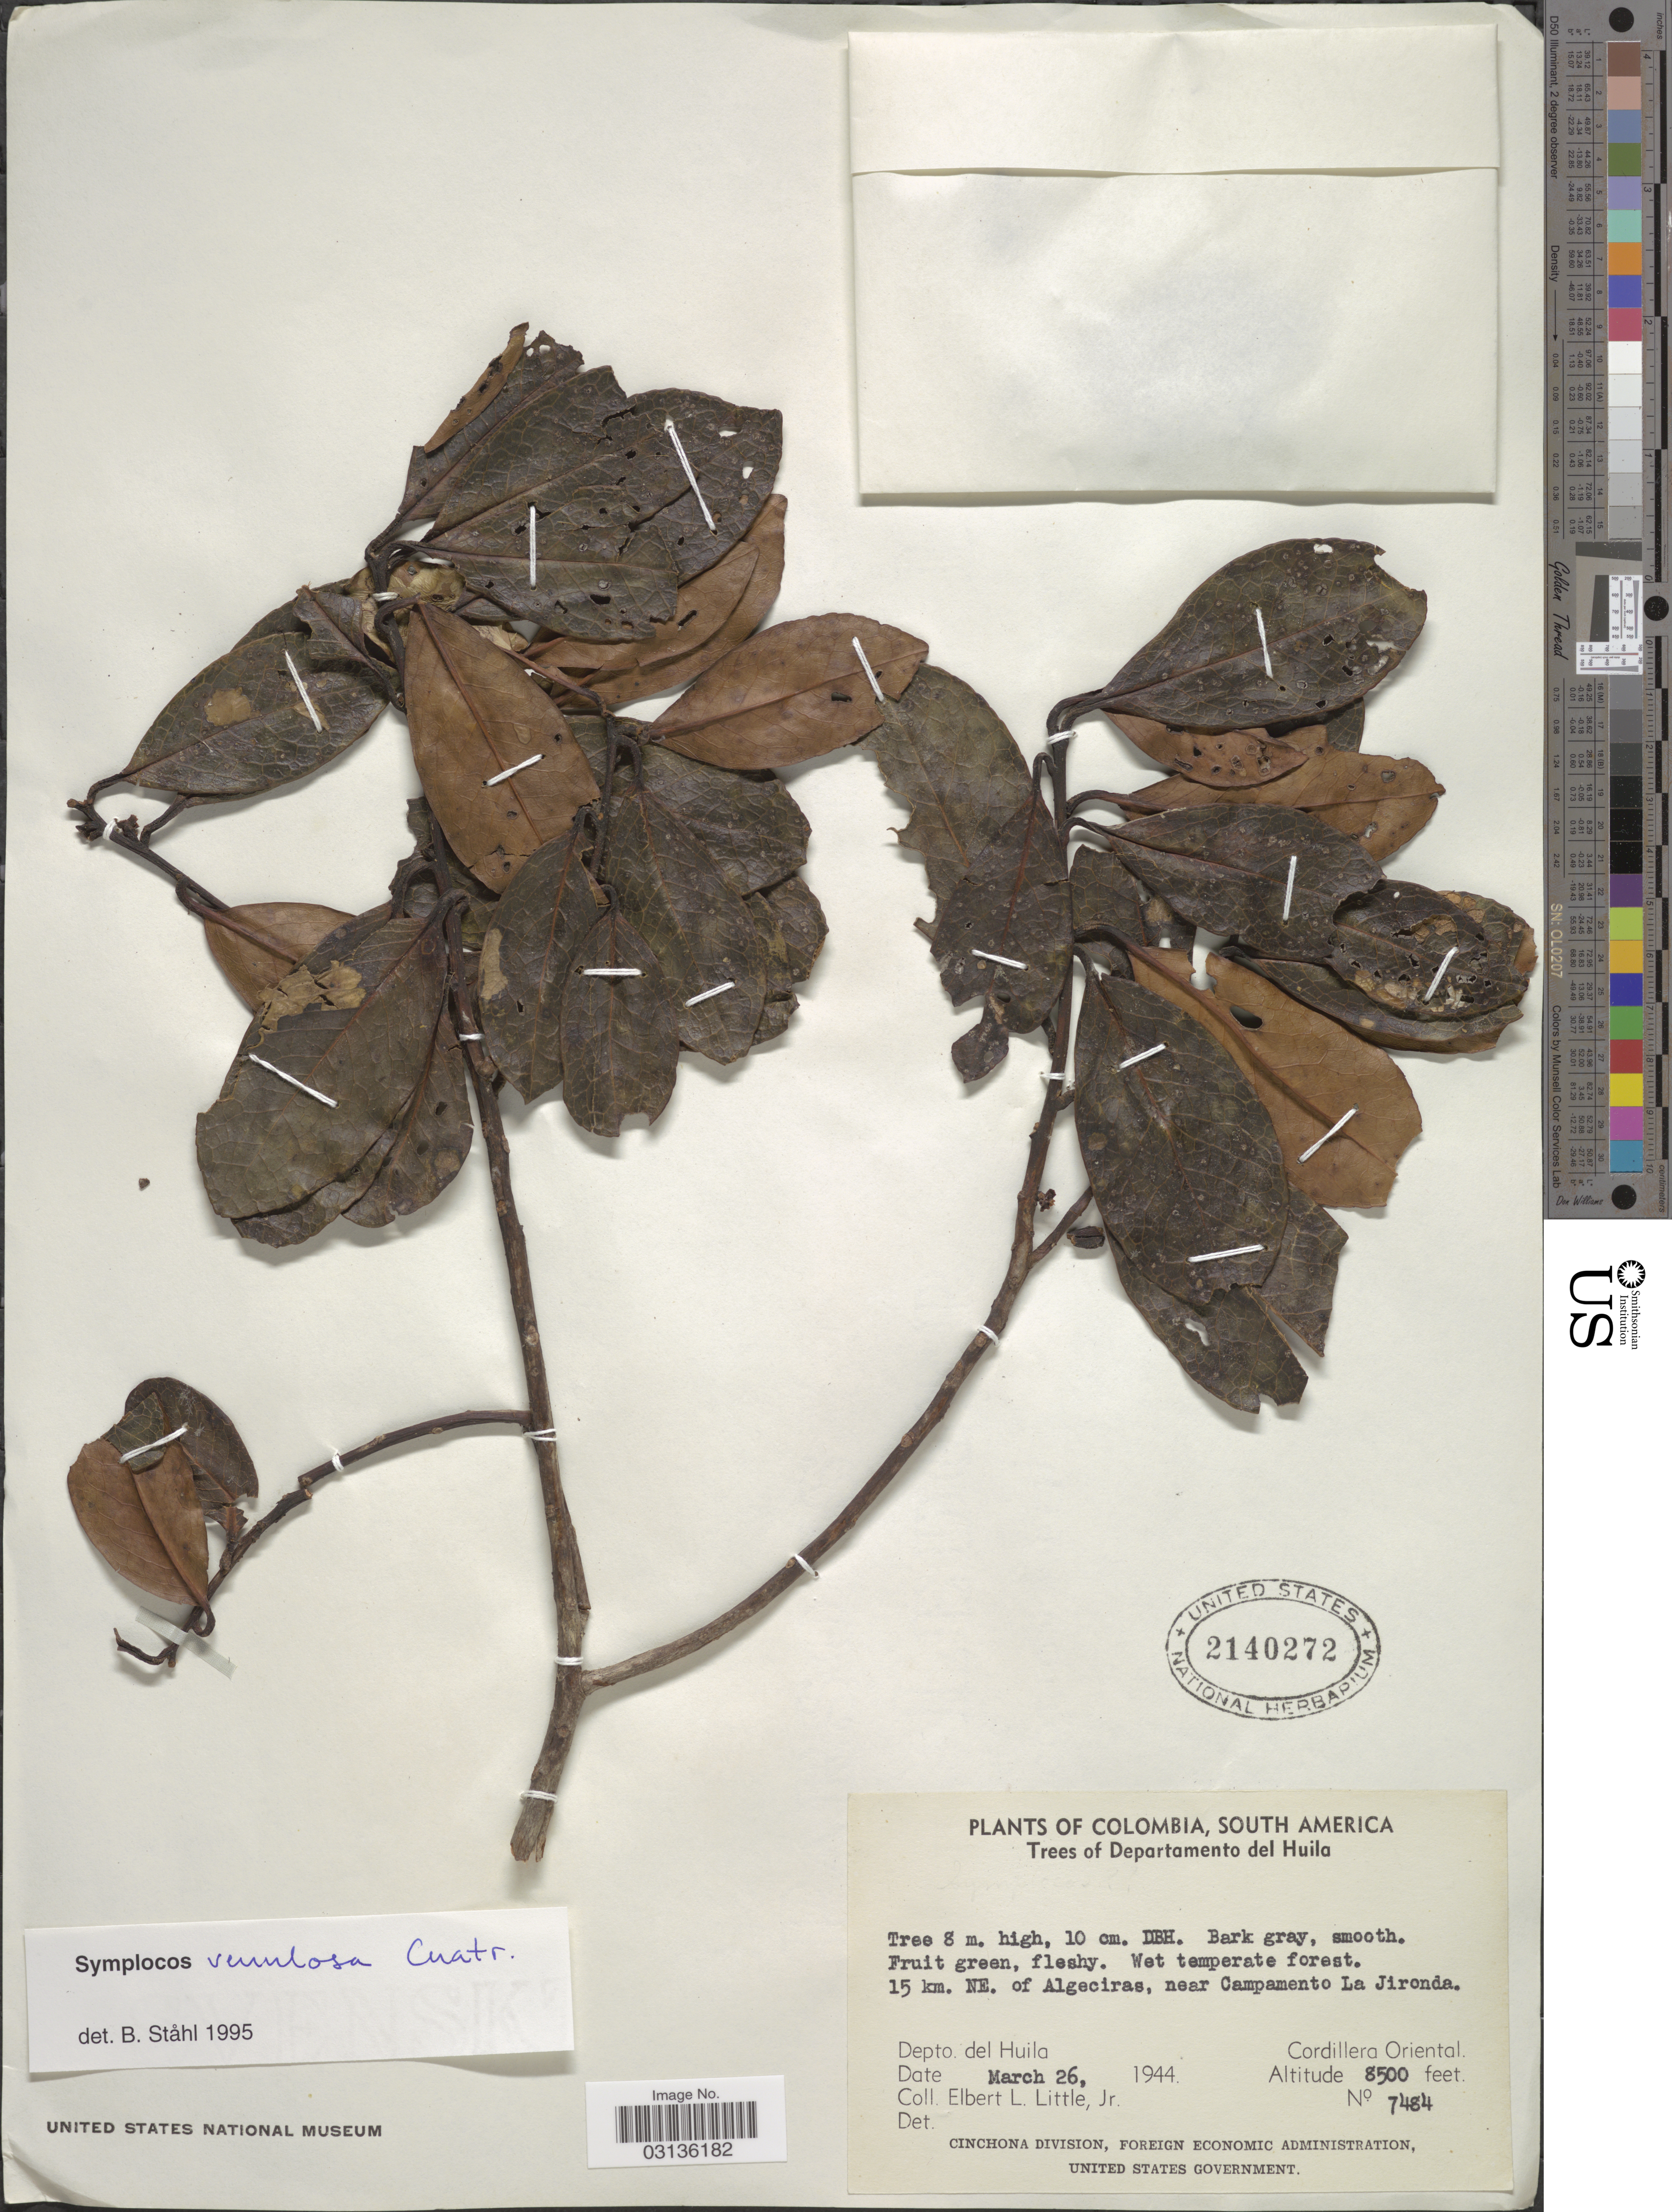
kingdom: Plantae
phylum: Tracheophyta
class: Magnoliopsida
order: Ericales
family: Symplocaceae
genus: Symplocos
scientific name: Symplocos venulosa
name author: Cuatrec.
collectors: E. L. Little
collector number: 7484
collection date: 1944-03-26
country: Colombia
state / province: Huila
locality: Trees of Departamento del Huila. 15 km. NE. of Algeciras, near Campamento La Jironda. Depto. del Huila. Cordillera Oriental.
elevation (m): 2591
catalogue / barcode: US 2140272